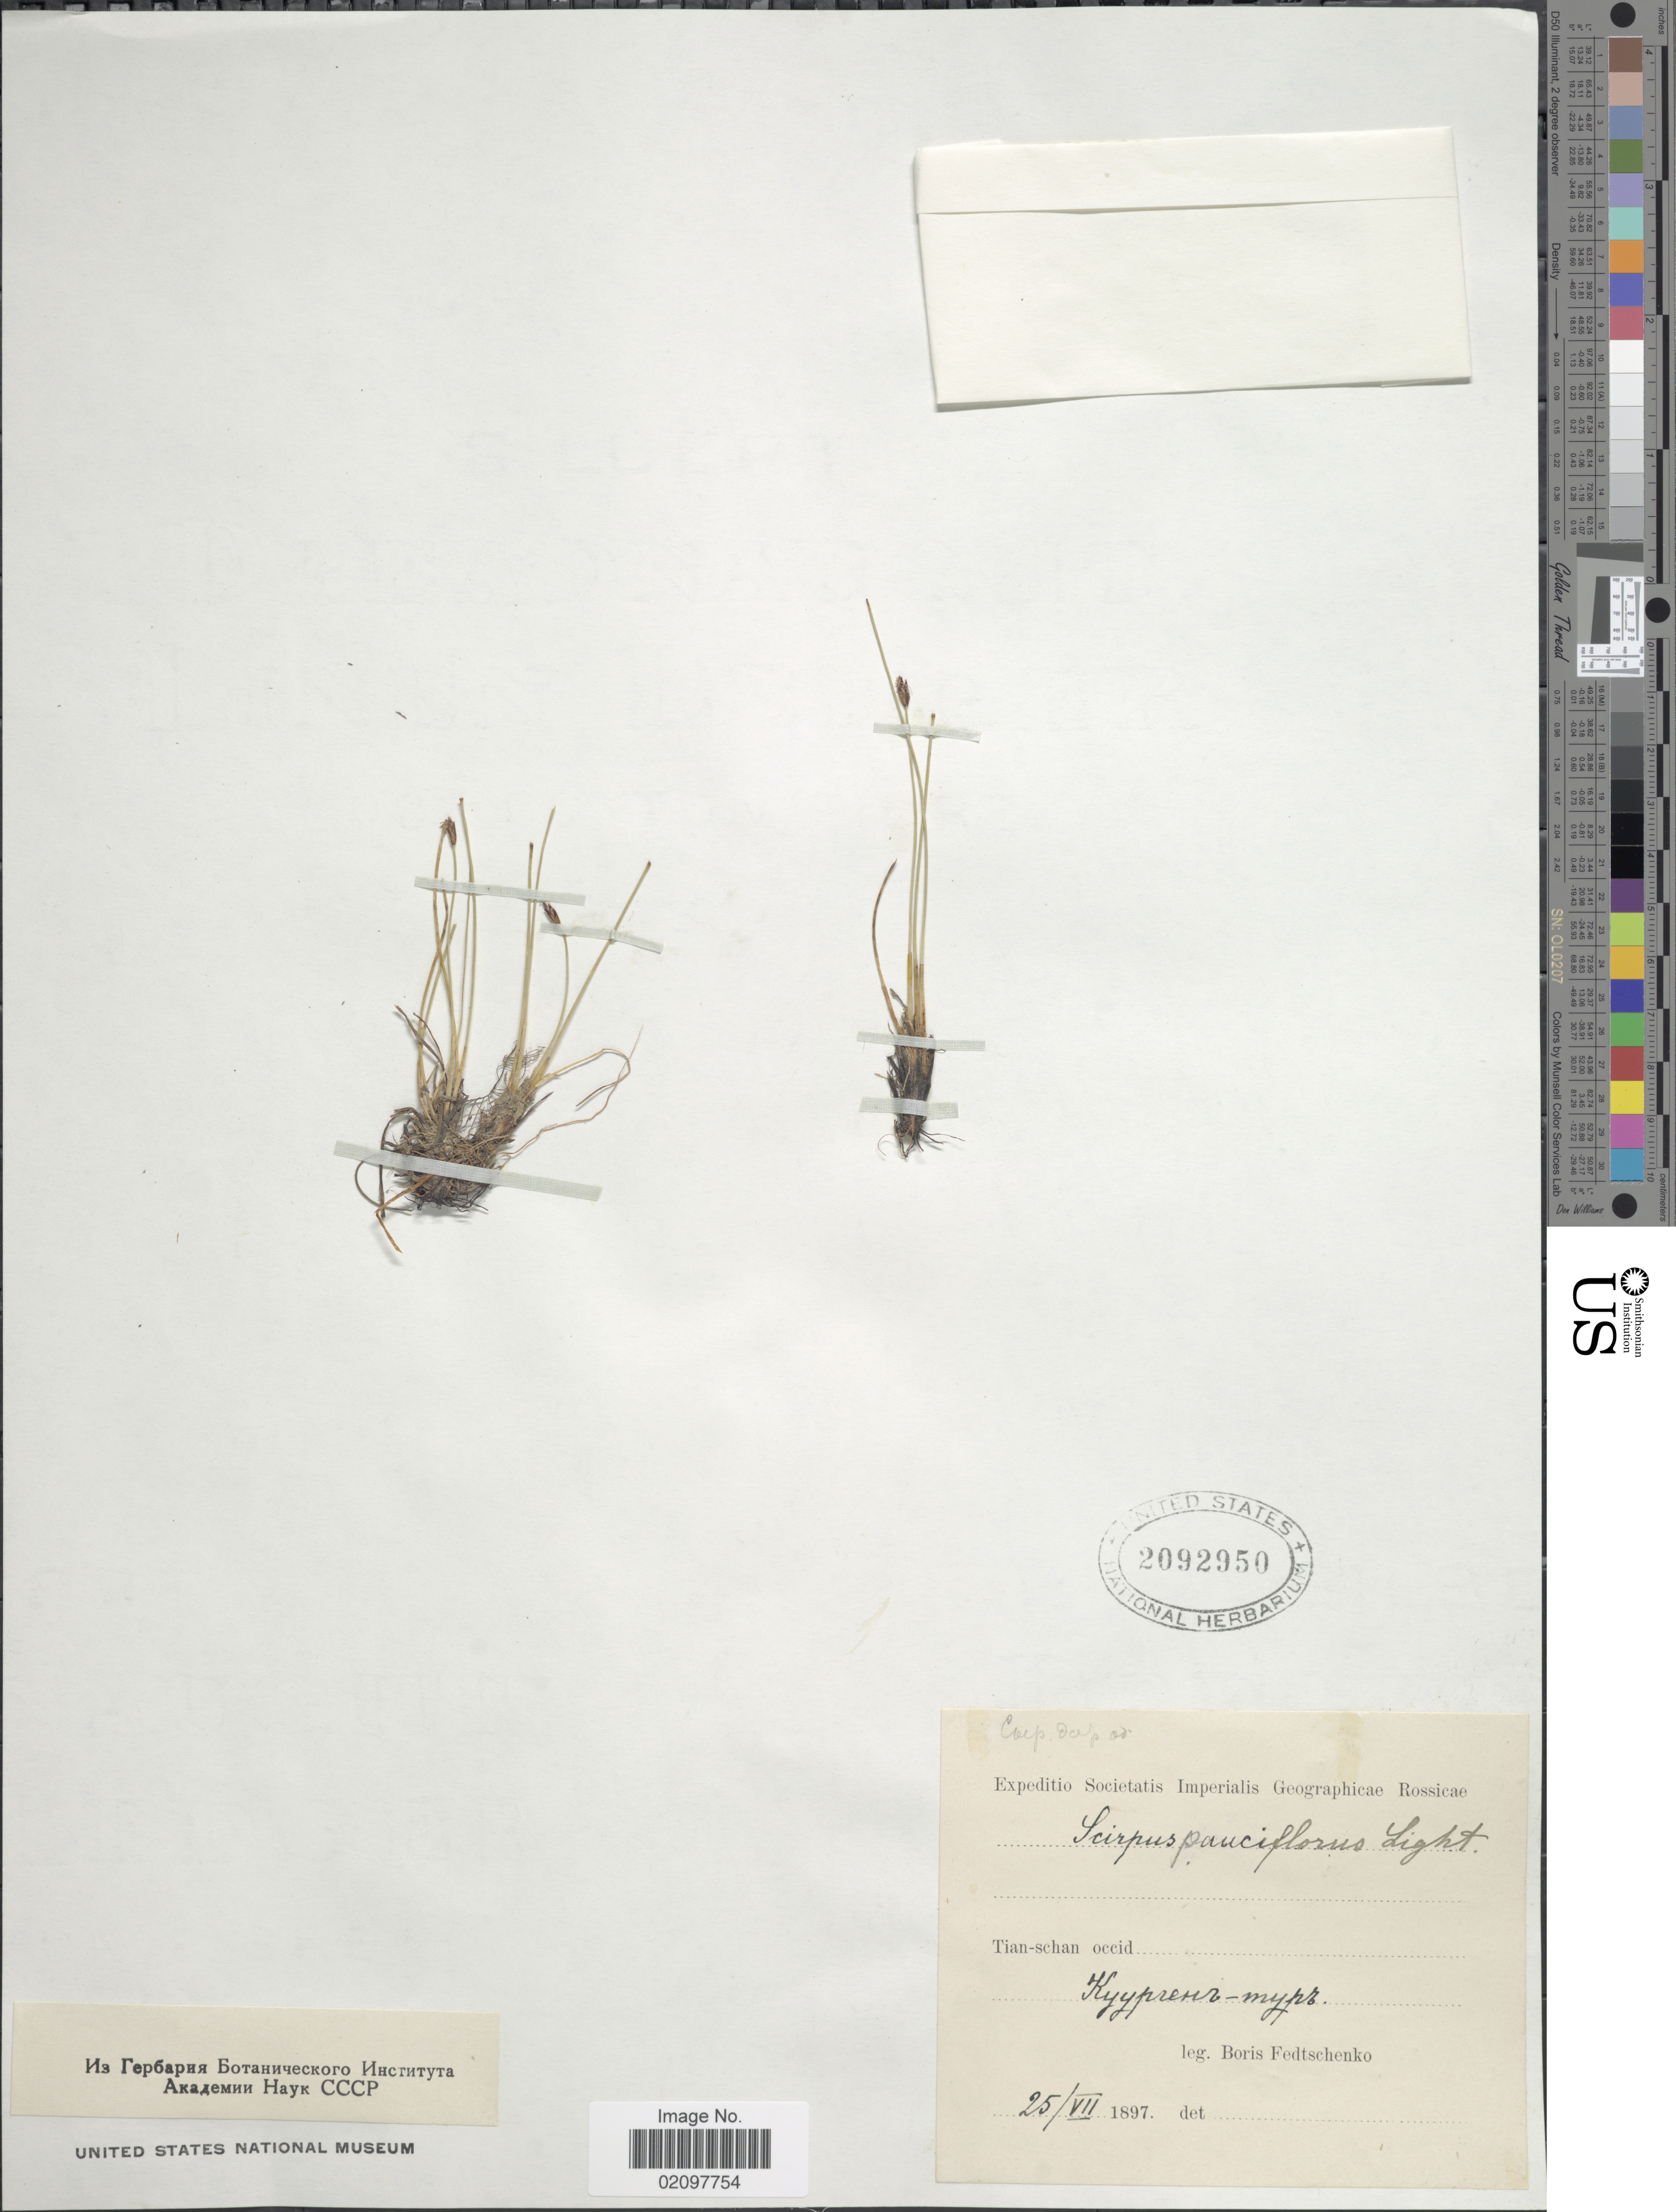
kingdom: Plantae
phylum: Tracheophyta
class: Liliopsida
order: Poales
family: Cyperaceae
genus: Eleocharis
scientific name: Eleocharis quinqueflora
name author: (Hartmann) O. Schwarz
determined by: Strong, Mark T., (BOT), Smithsonian Institution - National Museum of Natural History (UNITED STATES)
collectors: B. A. Fedtschenko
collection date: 1897-07-25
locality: Rossicae. Tian-schan occid. Kuurgen-tur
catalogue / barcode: US 2092950